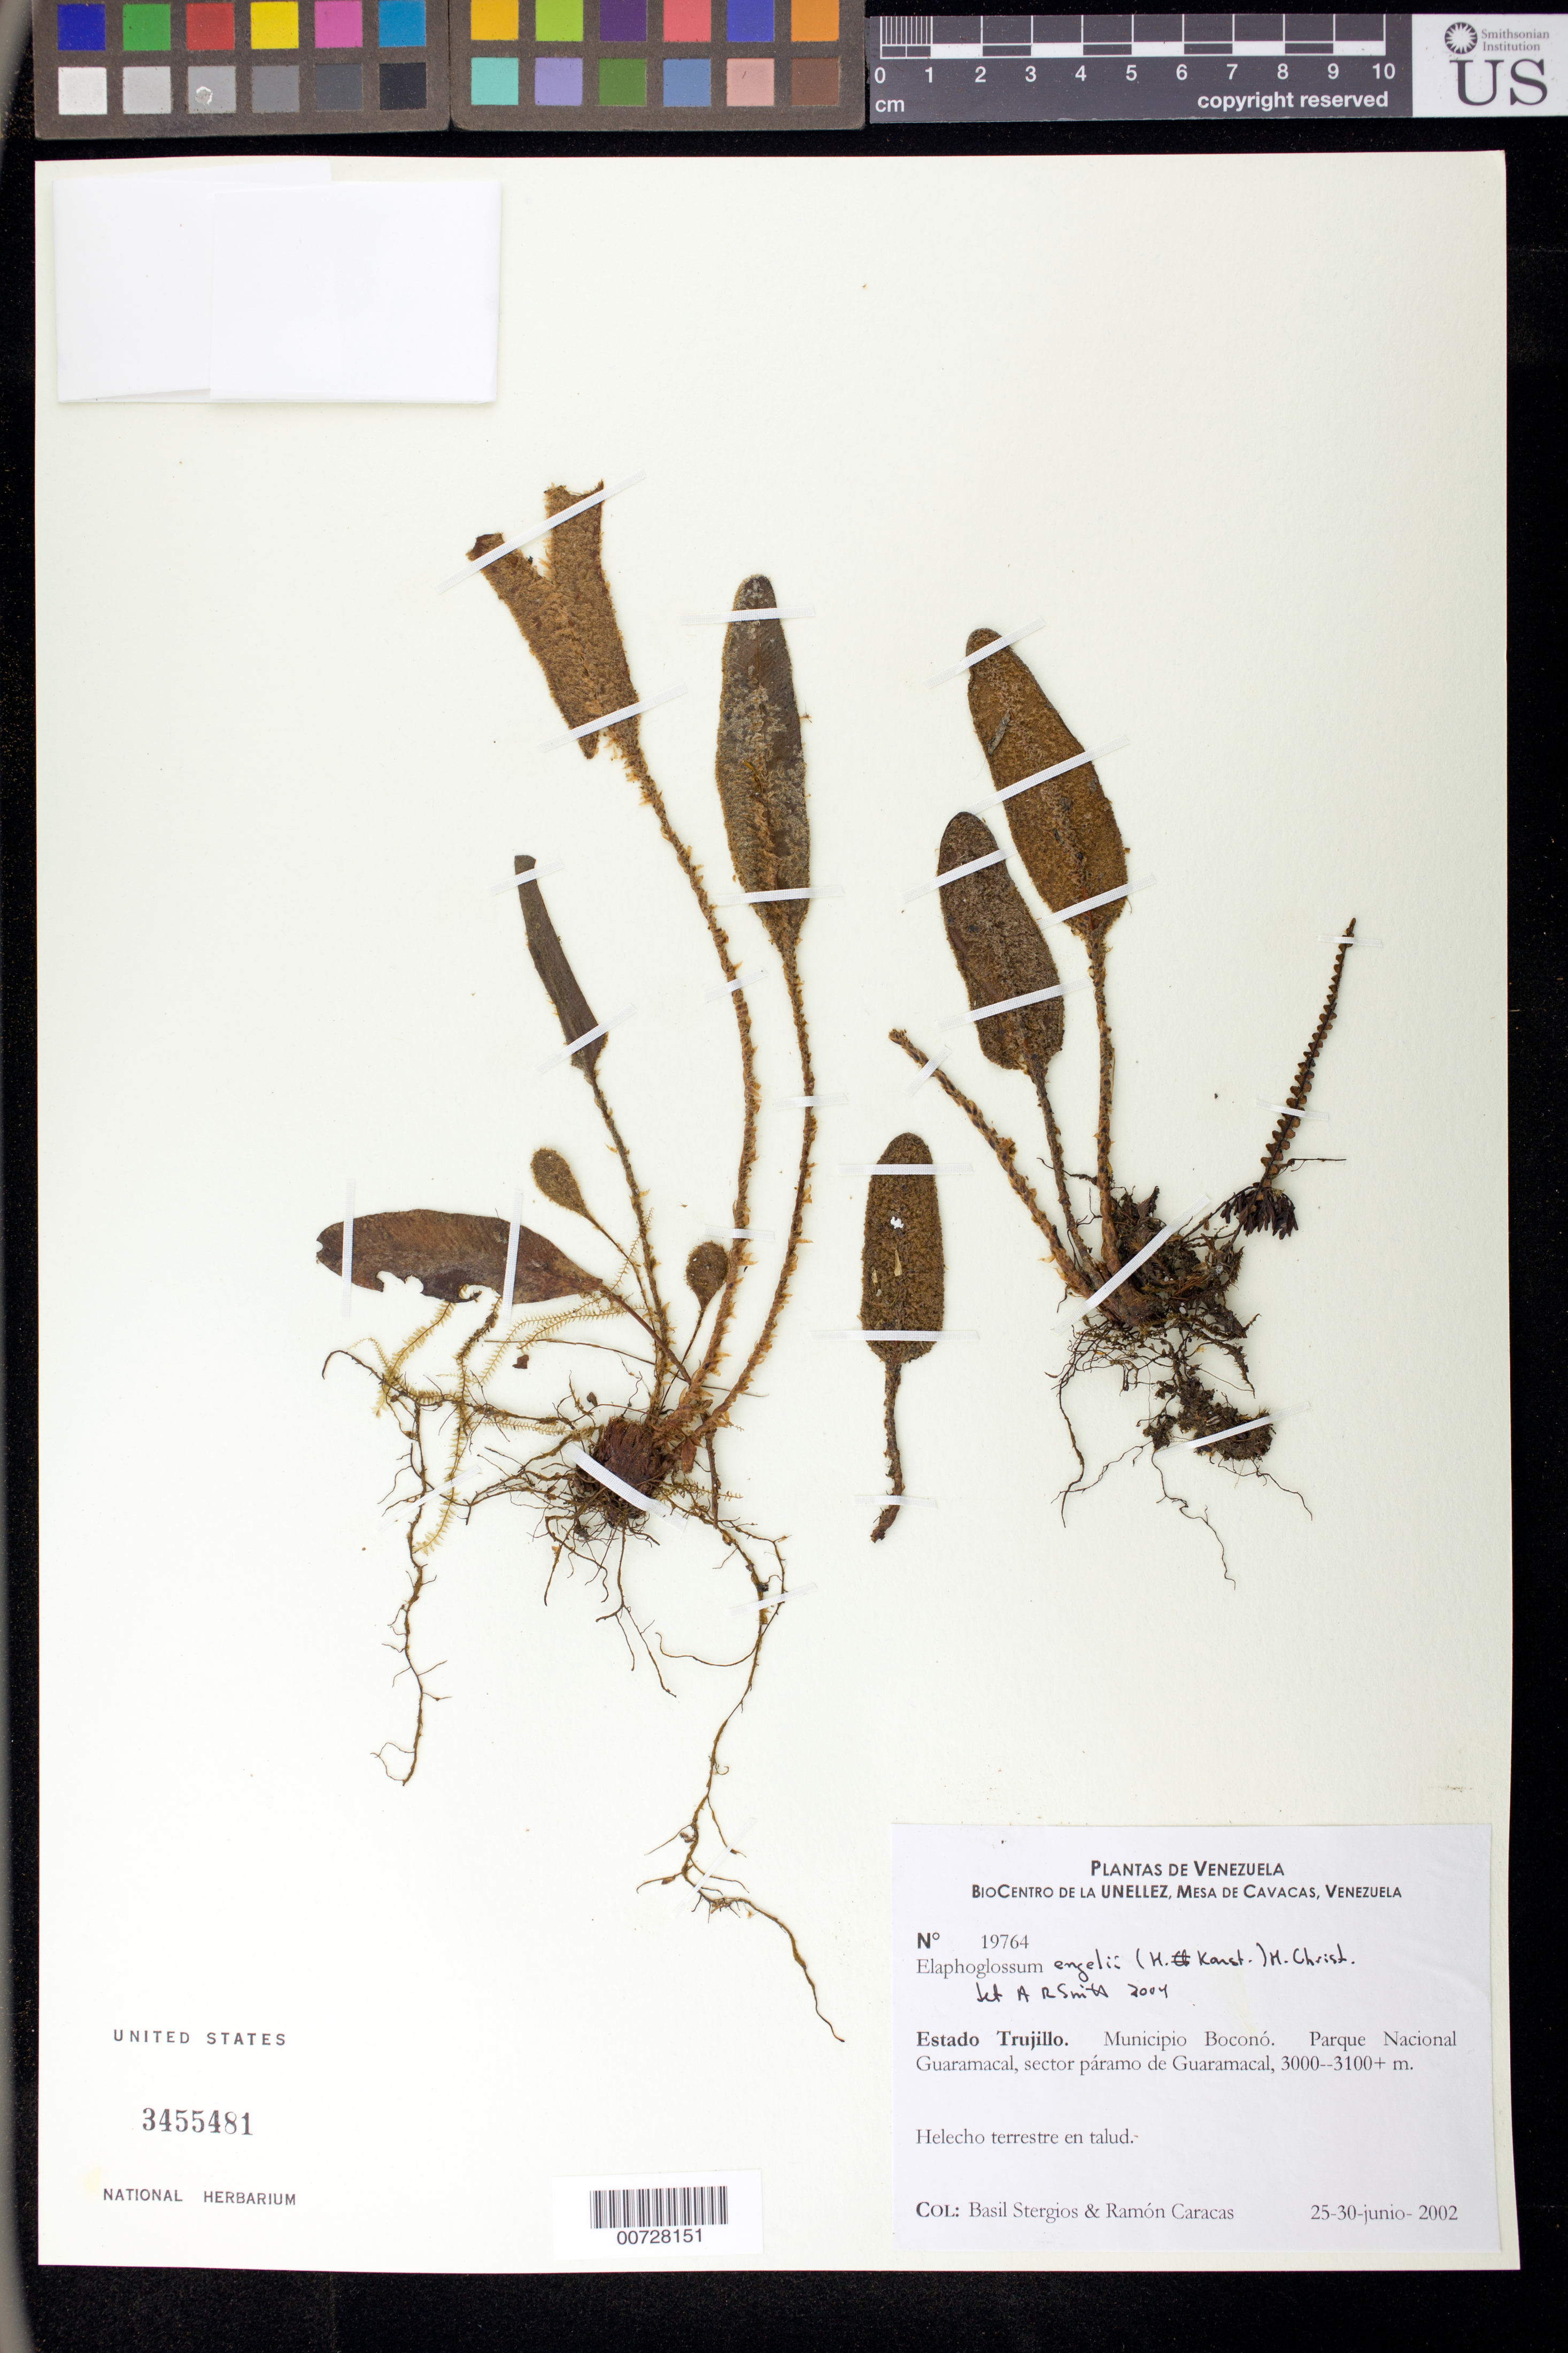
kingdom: Plantae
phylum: Tracheophyta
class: Polypodiopsida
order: Polypodiales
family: Dryopteridaceae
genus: Elaphoglossum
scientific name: Elaphoglossum engelii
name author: (H. Karst.) Christ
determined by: Smith, Alan R., (UC)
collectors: B. G. Stergios & R. Caracas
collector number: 19764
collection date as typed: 25 Jun 2002 to 30 Jun 2002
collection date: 2002-06-25/2002-06-30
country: Venezuela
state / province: Trujillo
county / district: Boconó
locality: Parque Nacional Guaramacal, páramo de Guaramacal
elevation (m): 3000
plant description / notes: PORT, UC, US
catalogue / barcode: US 3455481